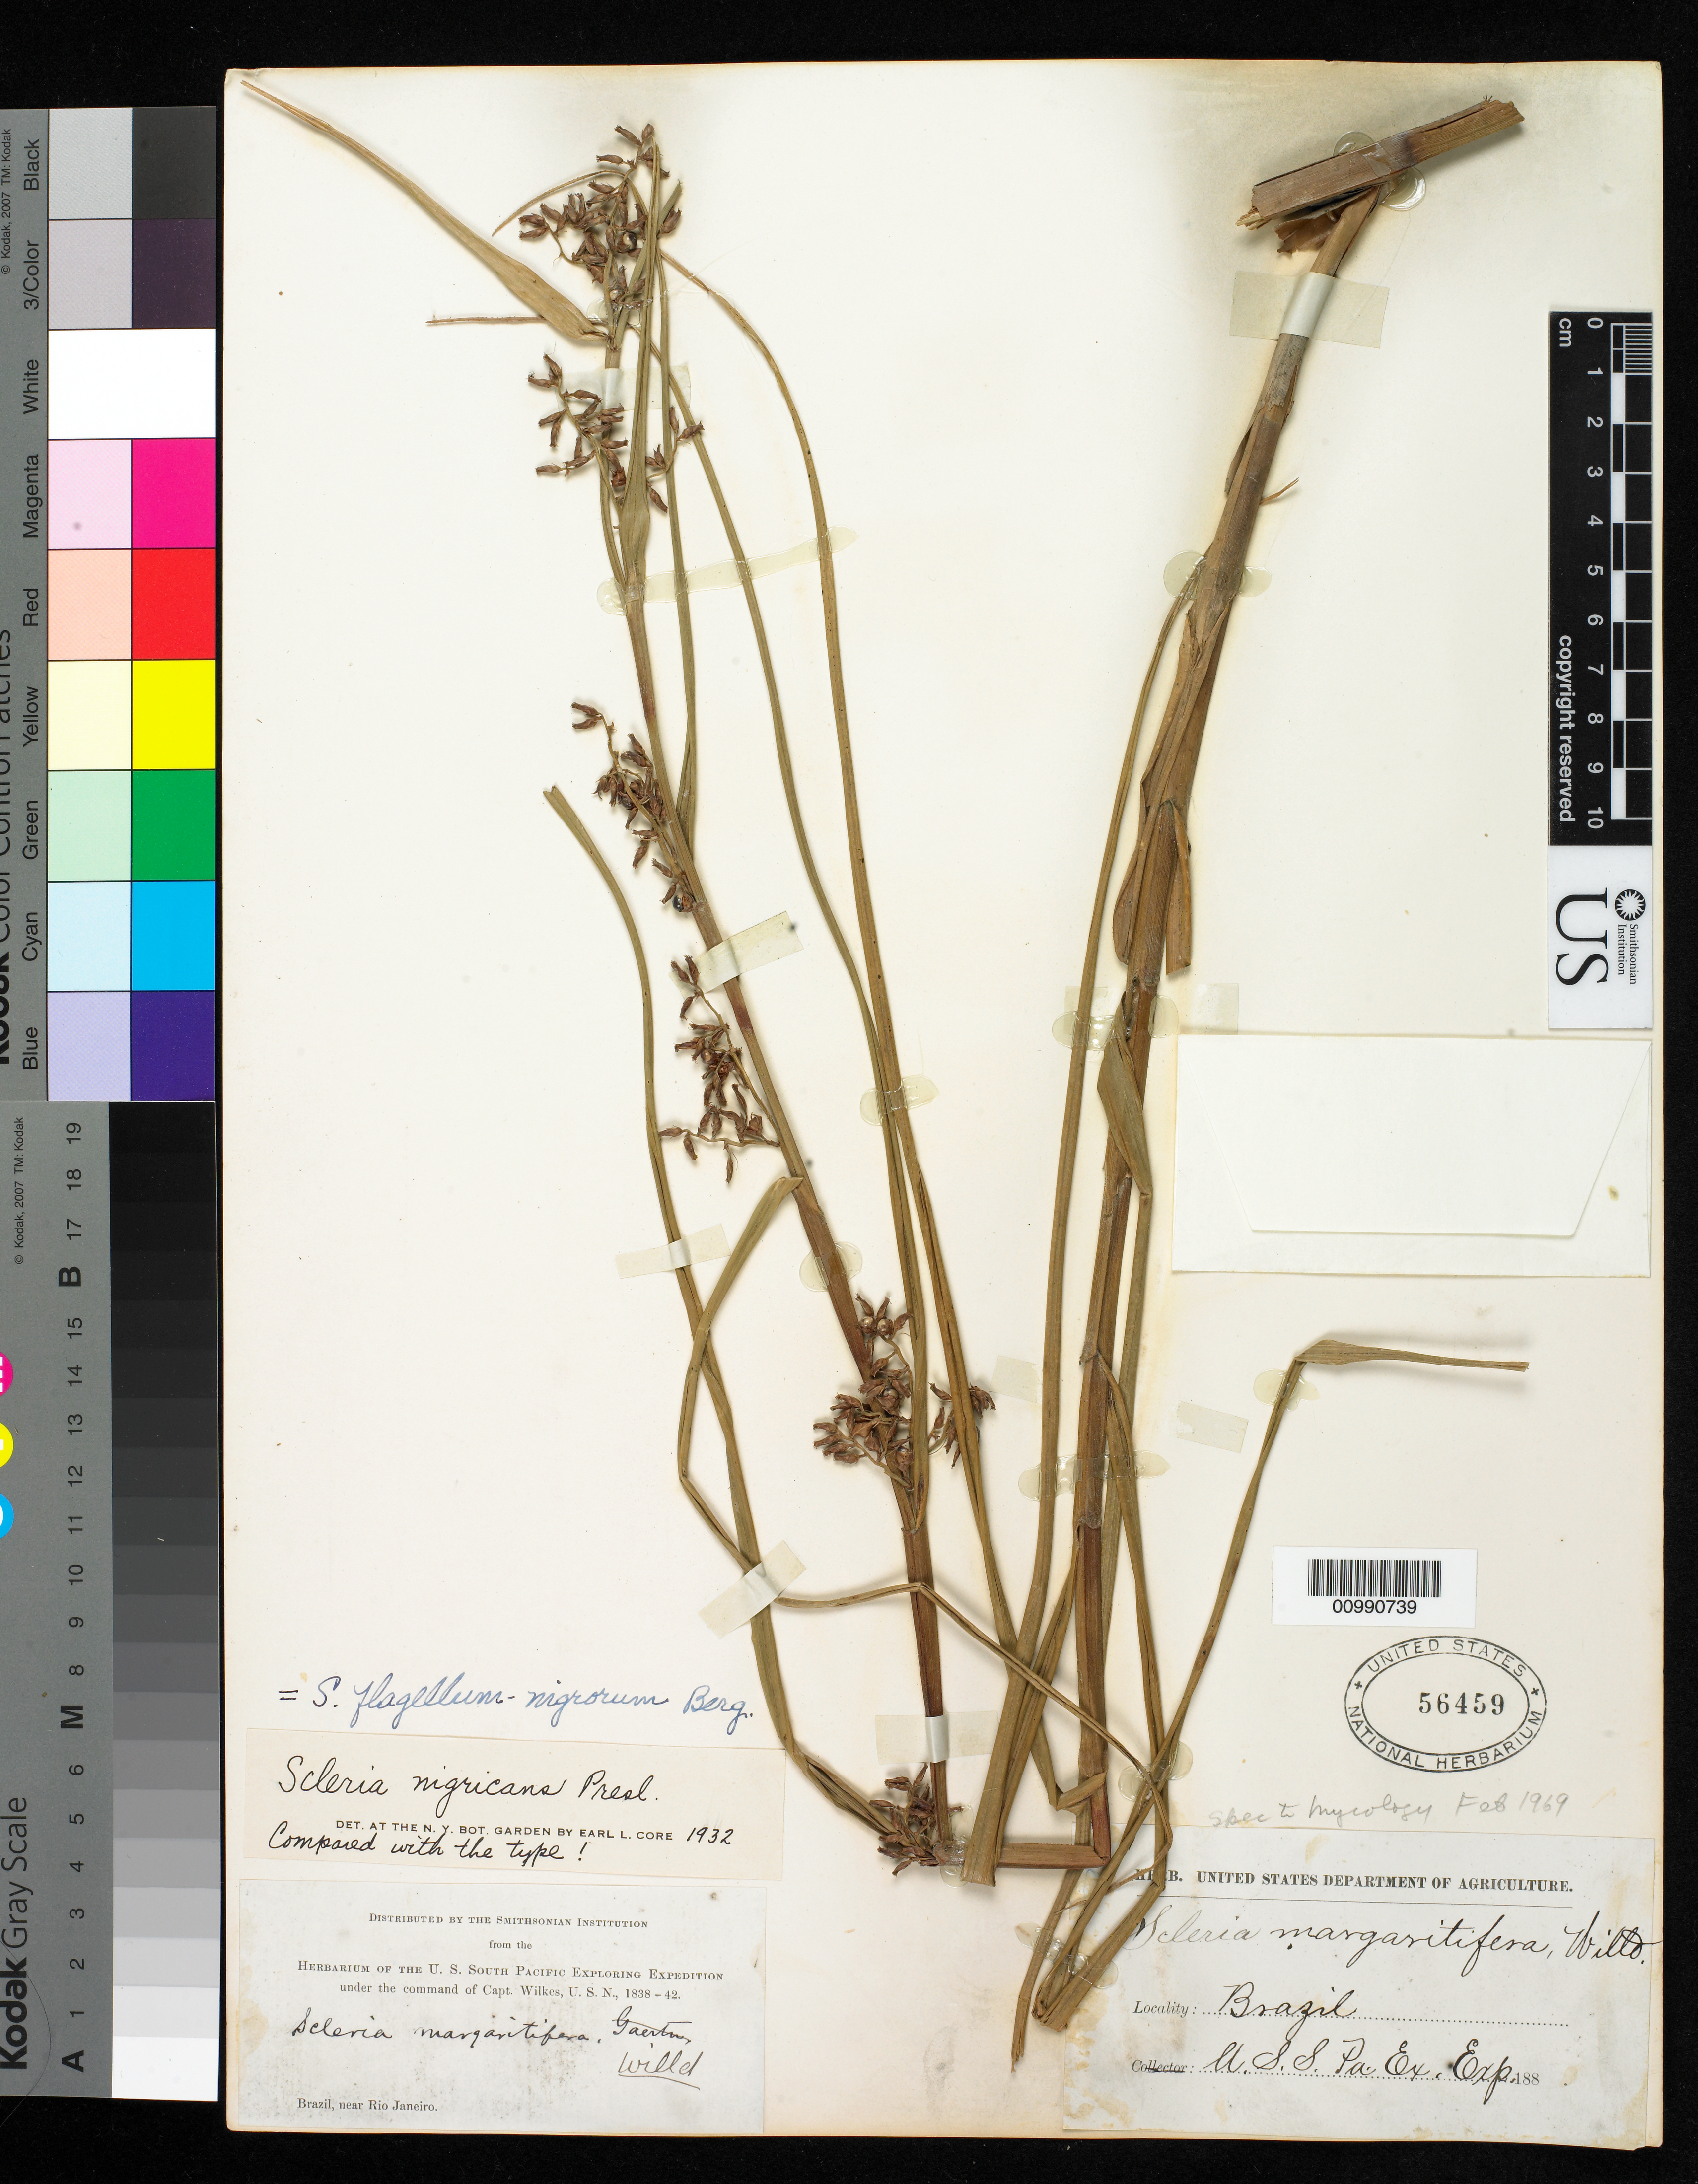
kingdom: Plantae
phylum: Tracheophyta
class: Liliopsida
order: Poales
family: Cyperaceae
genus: Scleria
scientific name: Scleria flagellum-nigrorum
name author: P.J. Bergius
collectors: Wilkes Explor. Exped.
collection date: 1838/1842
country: Brazil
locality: Brazil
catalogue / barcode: US 56459